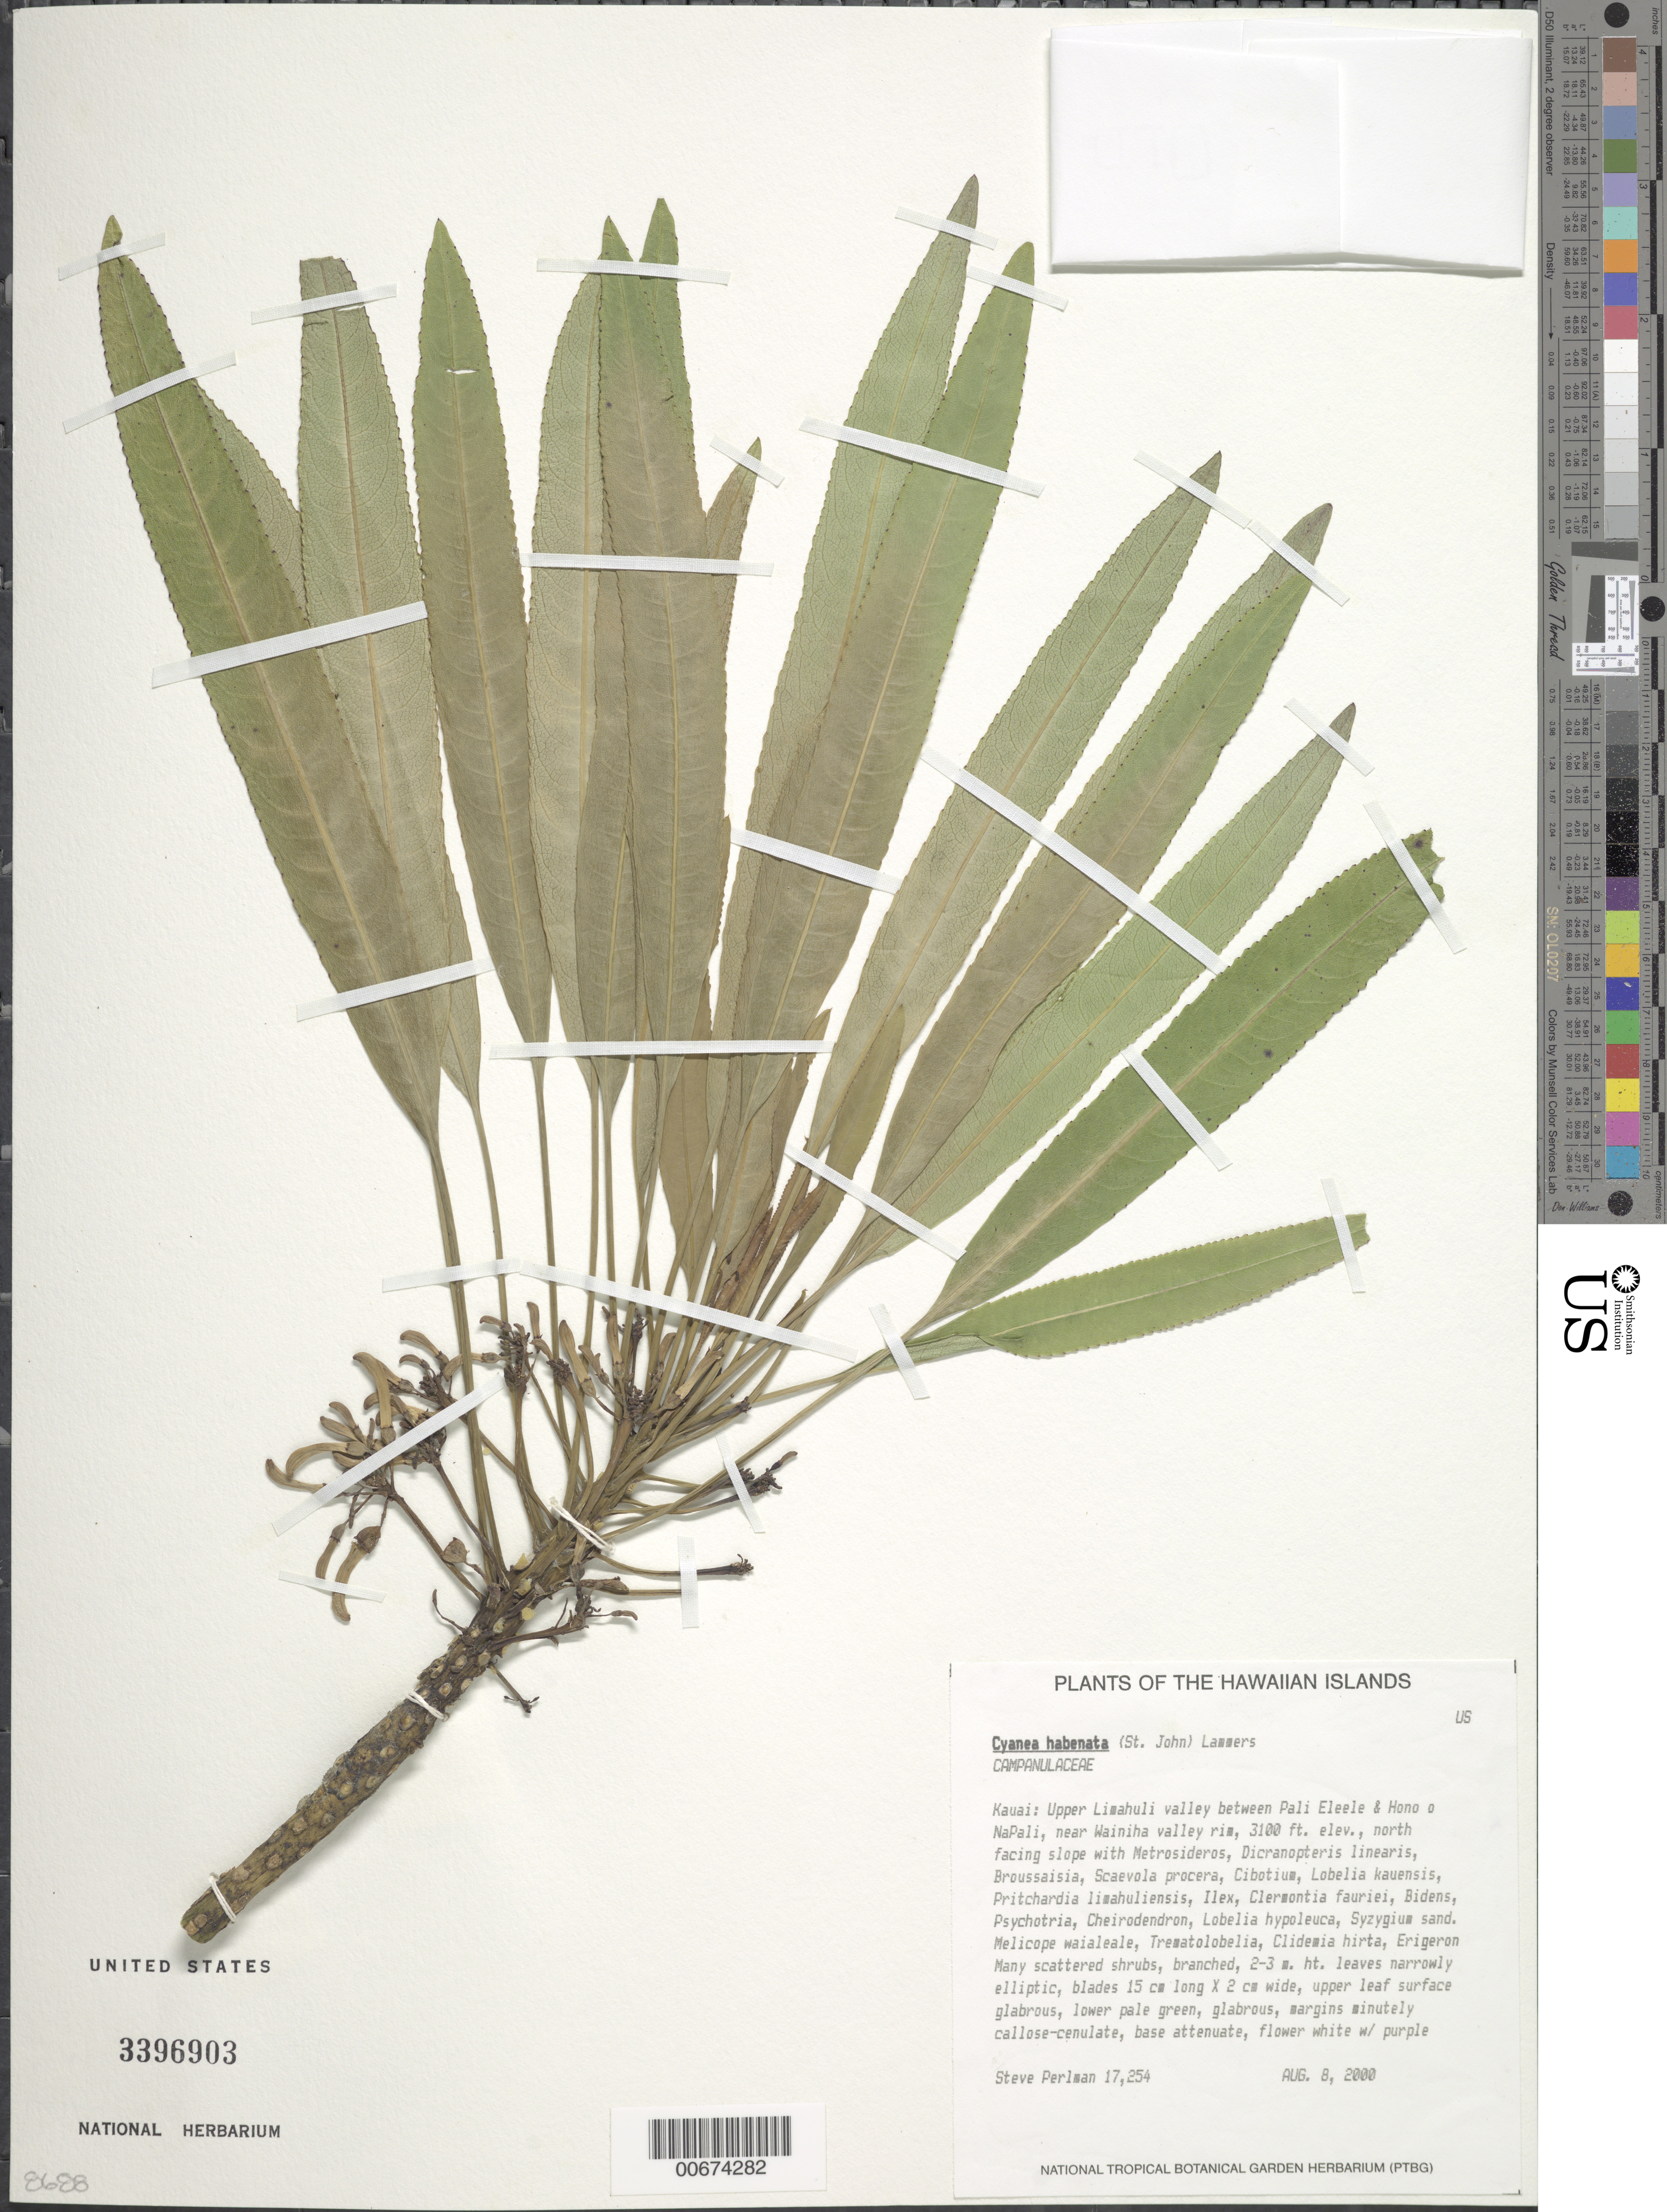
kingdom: Plantae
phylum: Tracheophyta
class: Magnoliopsida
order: Asterales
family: Campanulaceae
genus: Cyanea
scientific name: Cyanea habenata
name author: (H. St. John) Lammers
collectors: S. P. Perlman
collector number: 17254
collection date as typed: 8 Aug 2000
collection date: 2000-08-08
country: United States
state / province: Hawaii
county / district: Kauai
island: Kaua'i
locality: Upper Limahuli valley between Pali Eleele & Hono o NaPali, near Wainiha valley rim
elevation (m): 945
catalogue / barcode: US 3396903